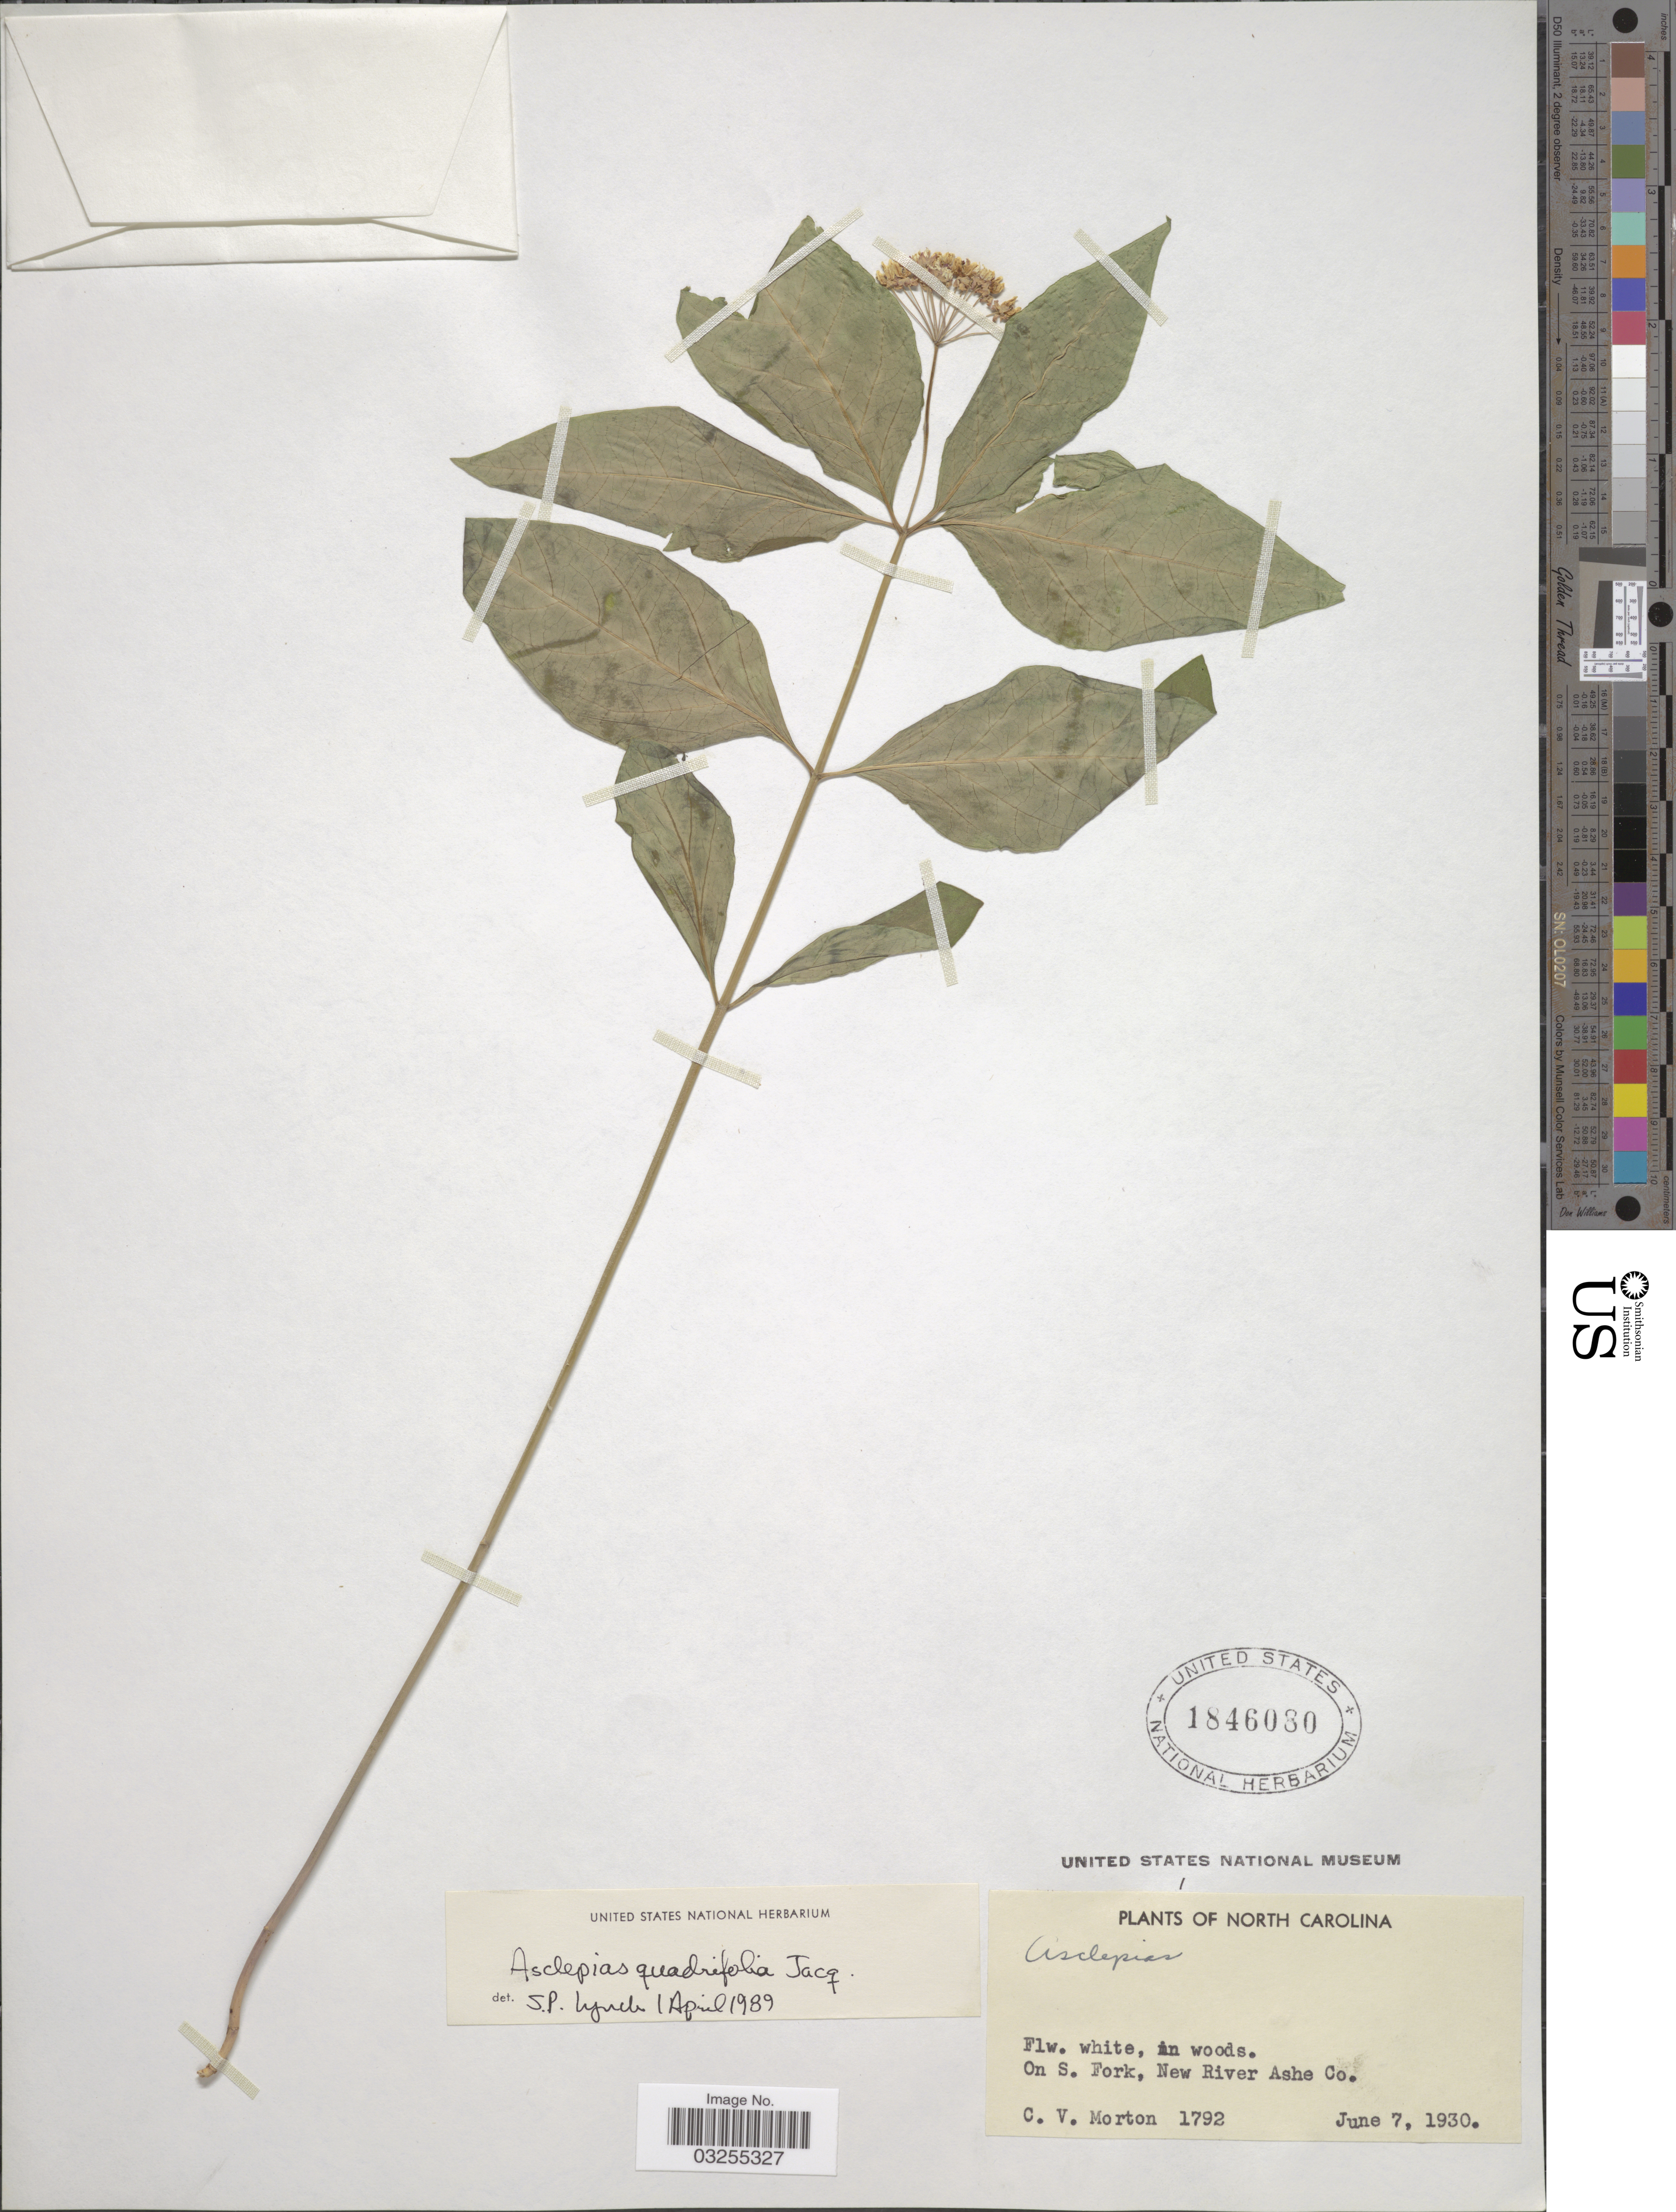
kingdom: Plantae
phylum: Tracheophyta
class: Magnoliopsida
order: Gentianales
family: Apocynaceae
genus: Asclepias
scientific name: Asclepias quadrifolia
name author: Jacq.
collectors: C. V. Morton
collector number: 1792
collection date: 1930-06-07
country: United States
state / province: North Carolina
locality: On S. Fork, New River Ashe Co.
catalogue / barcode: US 1846080